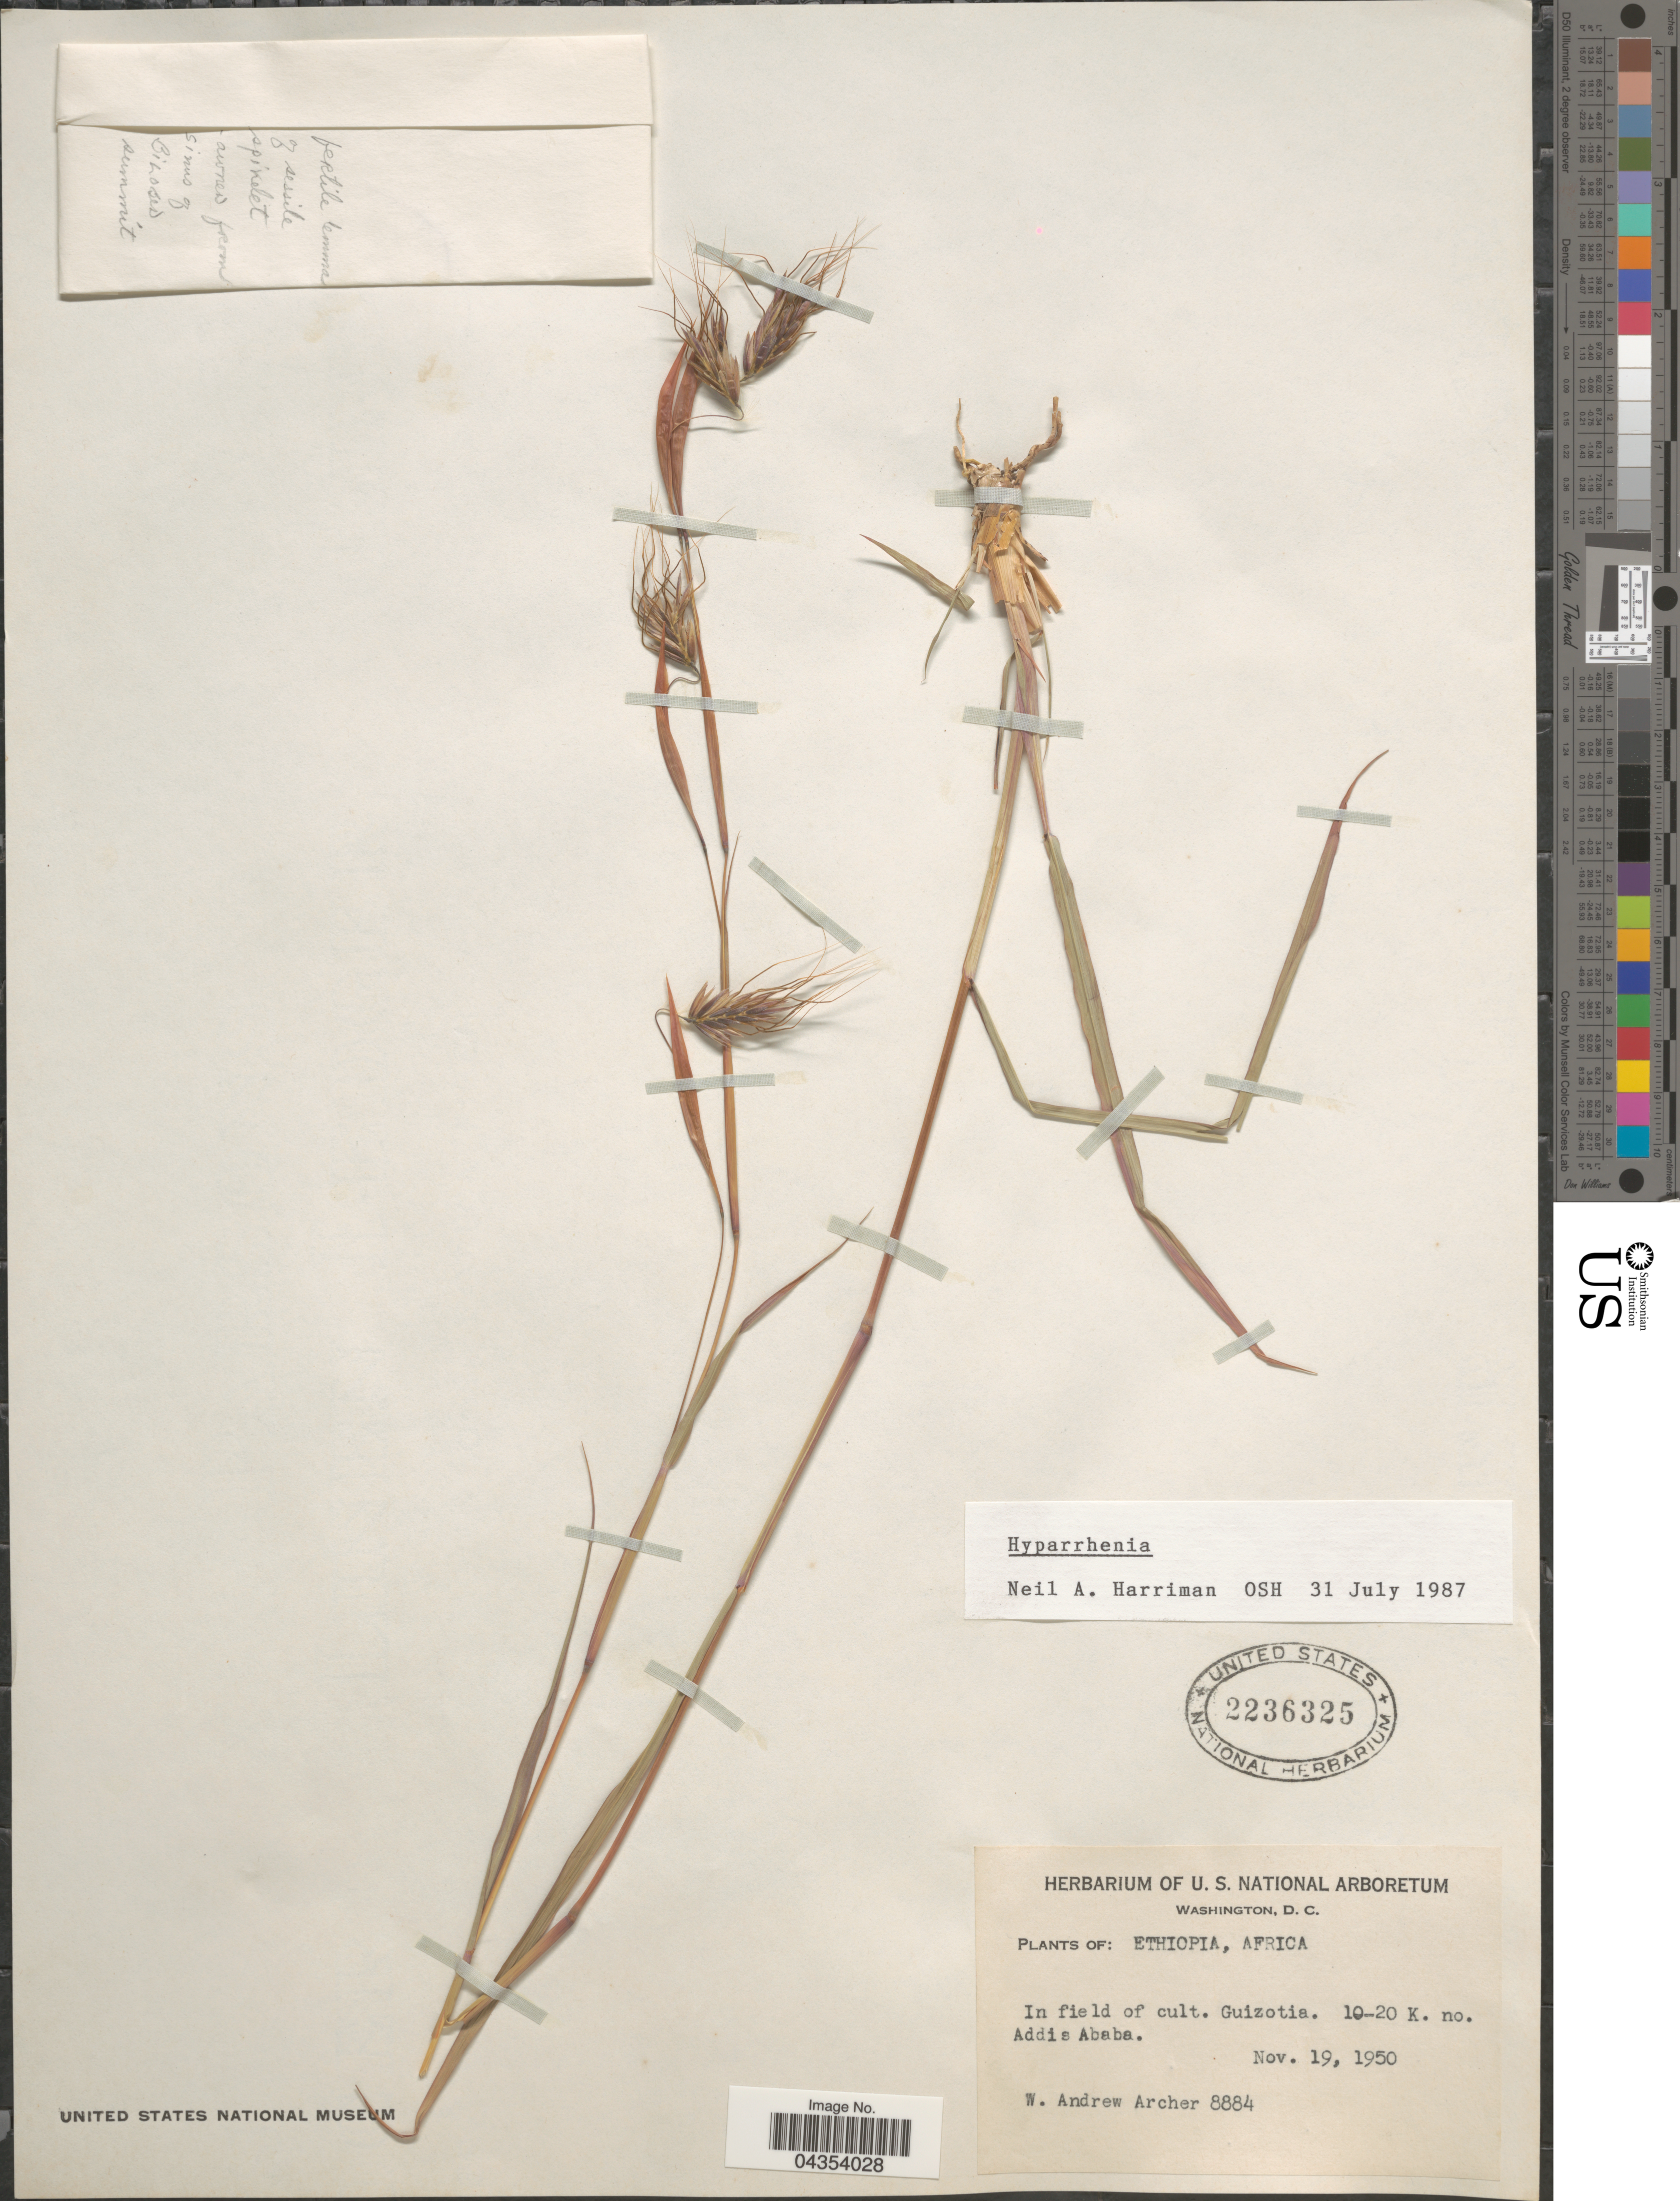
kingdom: Plantae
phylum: Tracheophyta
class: Liliopsida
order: Poales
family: Poaceae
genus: Hyparrhenia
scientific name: Hyparrhenia sp.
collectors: W. A. Archer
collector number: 8884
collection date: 1950-11-19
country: Ethiopia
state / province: Addis Ababa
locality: In field of cult. Guizotia. 10-20 K. no. Addis Ababa.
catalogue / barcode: US 2236325